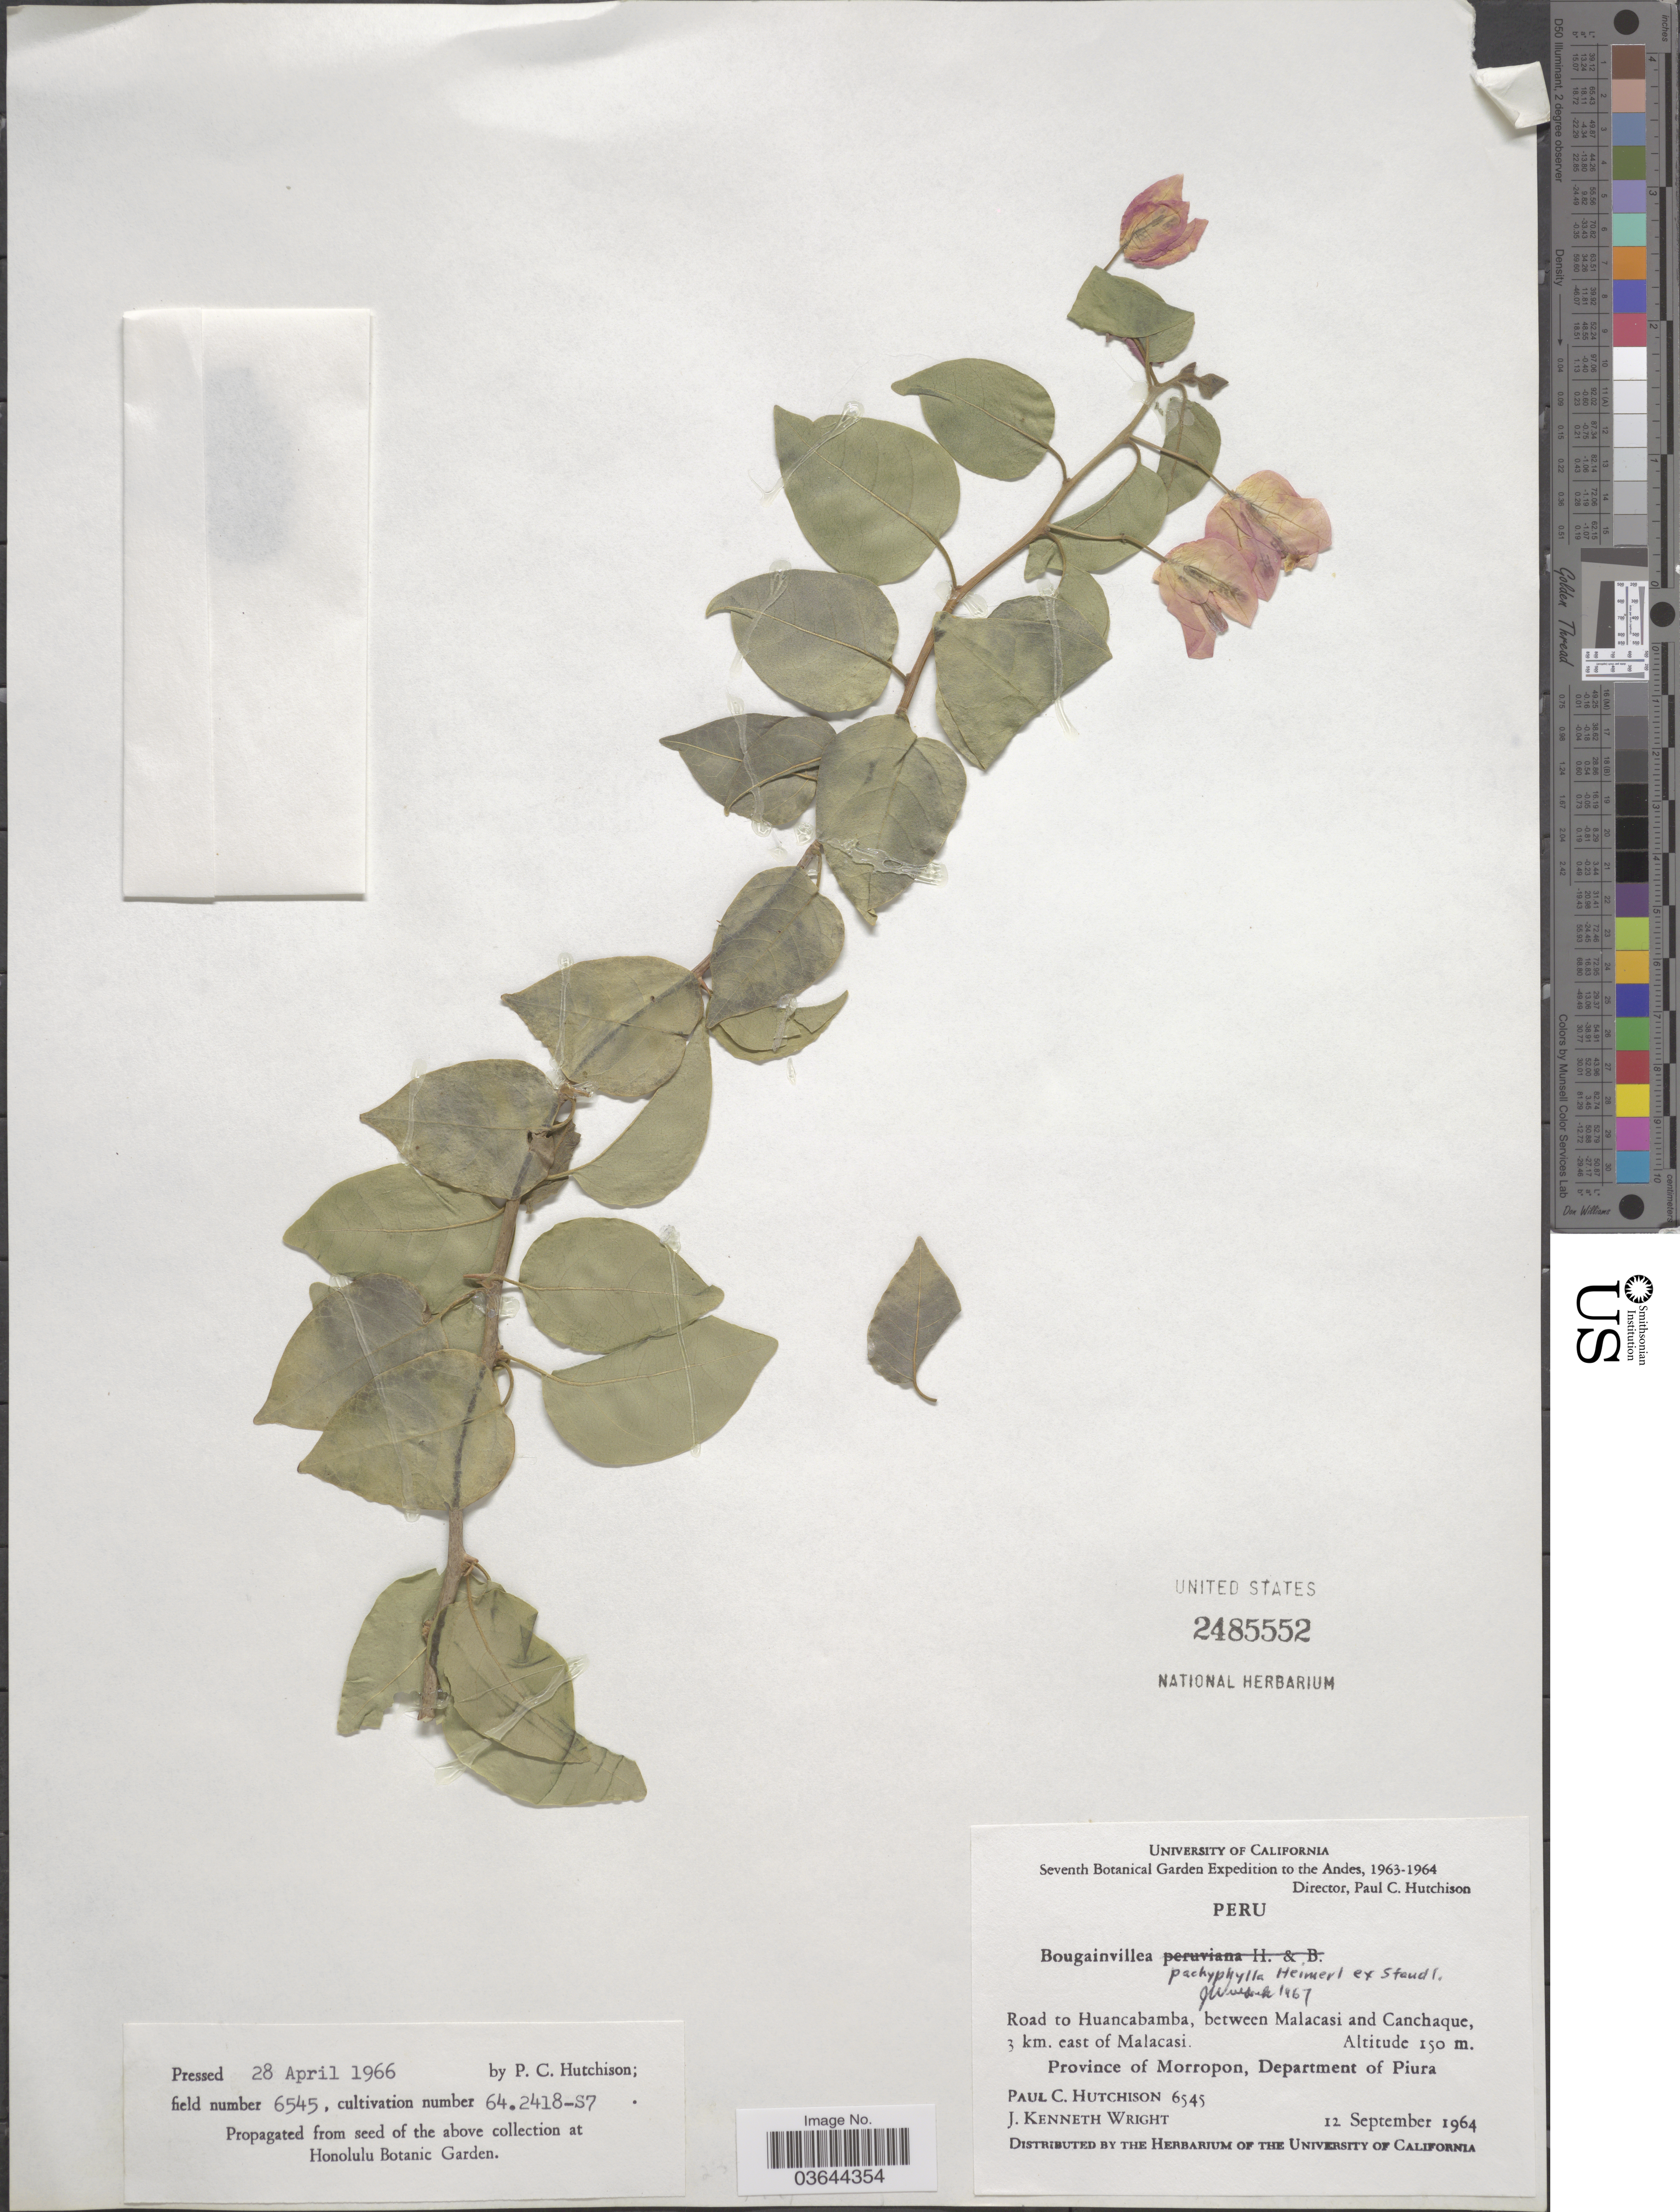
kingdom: Plantae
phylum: Tracheophyta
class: Magnoliopsida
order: Caryophyllales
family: Nyctaginaceae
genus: Bougainvillea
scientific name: Bougainvillea pachyphylla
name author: Heimerl ex Standl.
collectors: P. C. Hutchison & J. K. Wright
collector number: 6545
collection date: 1964-09-12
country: Peru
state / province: Piura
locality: The Andes. Road to Huancabamba, between Malacasi and Canchaque, 3 km. east of Malacasi. Province of Morropon, Department of Piura.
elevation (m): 150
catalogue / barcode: US 2485552